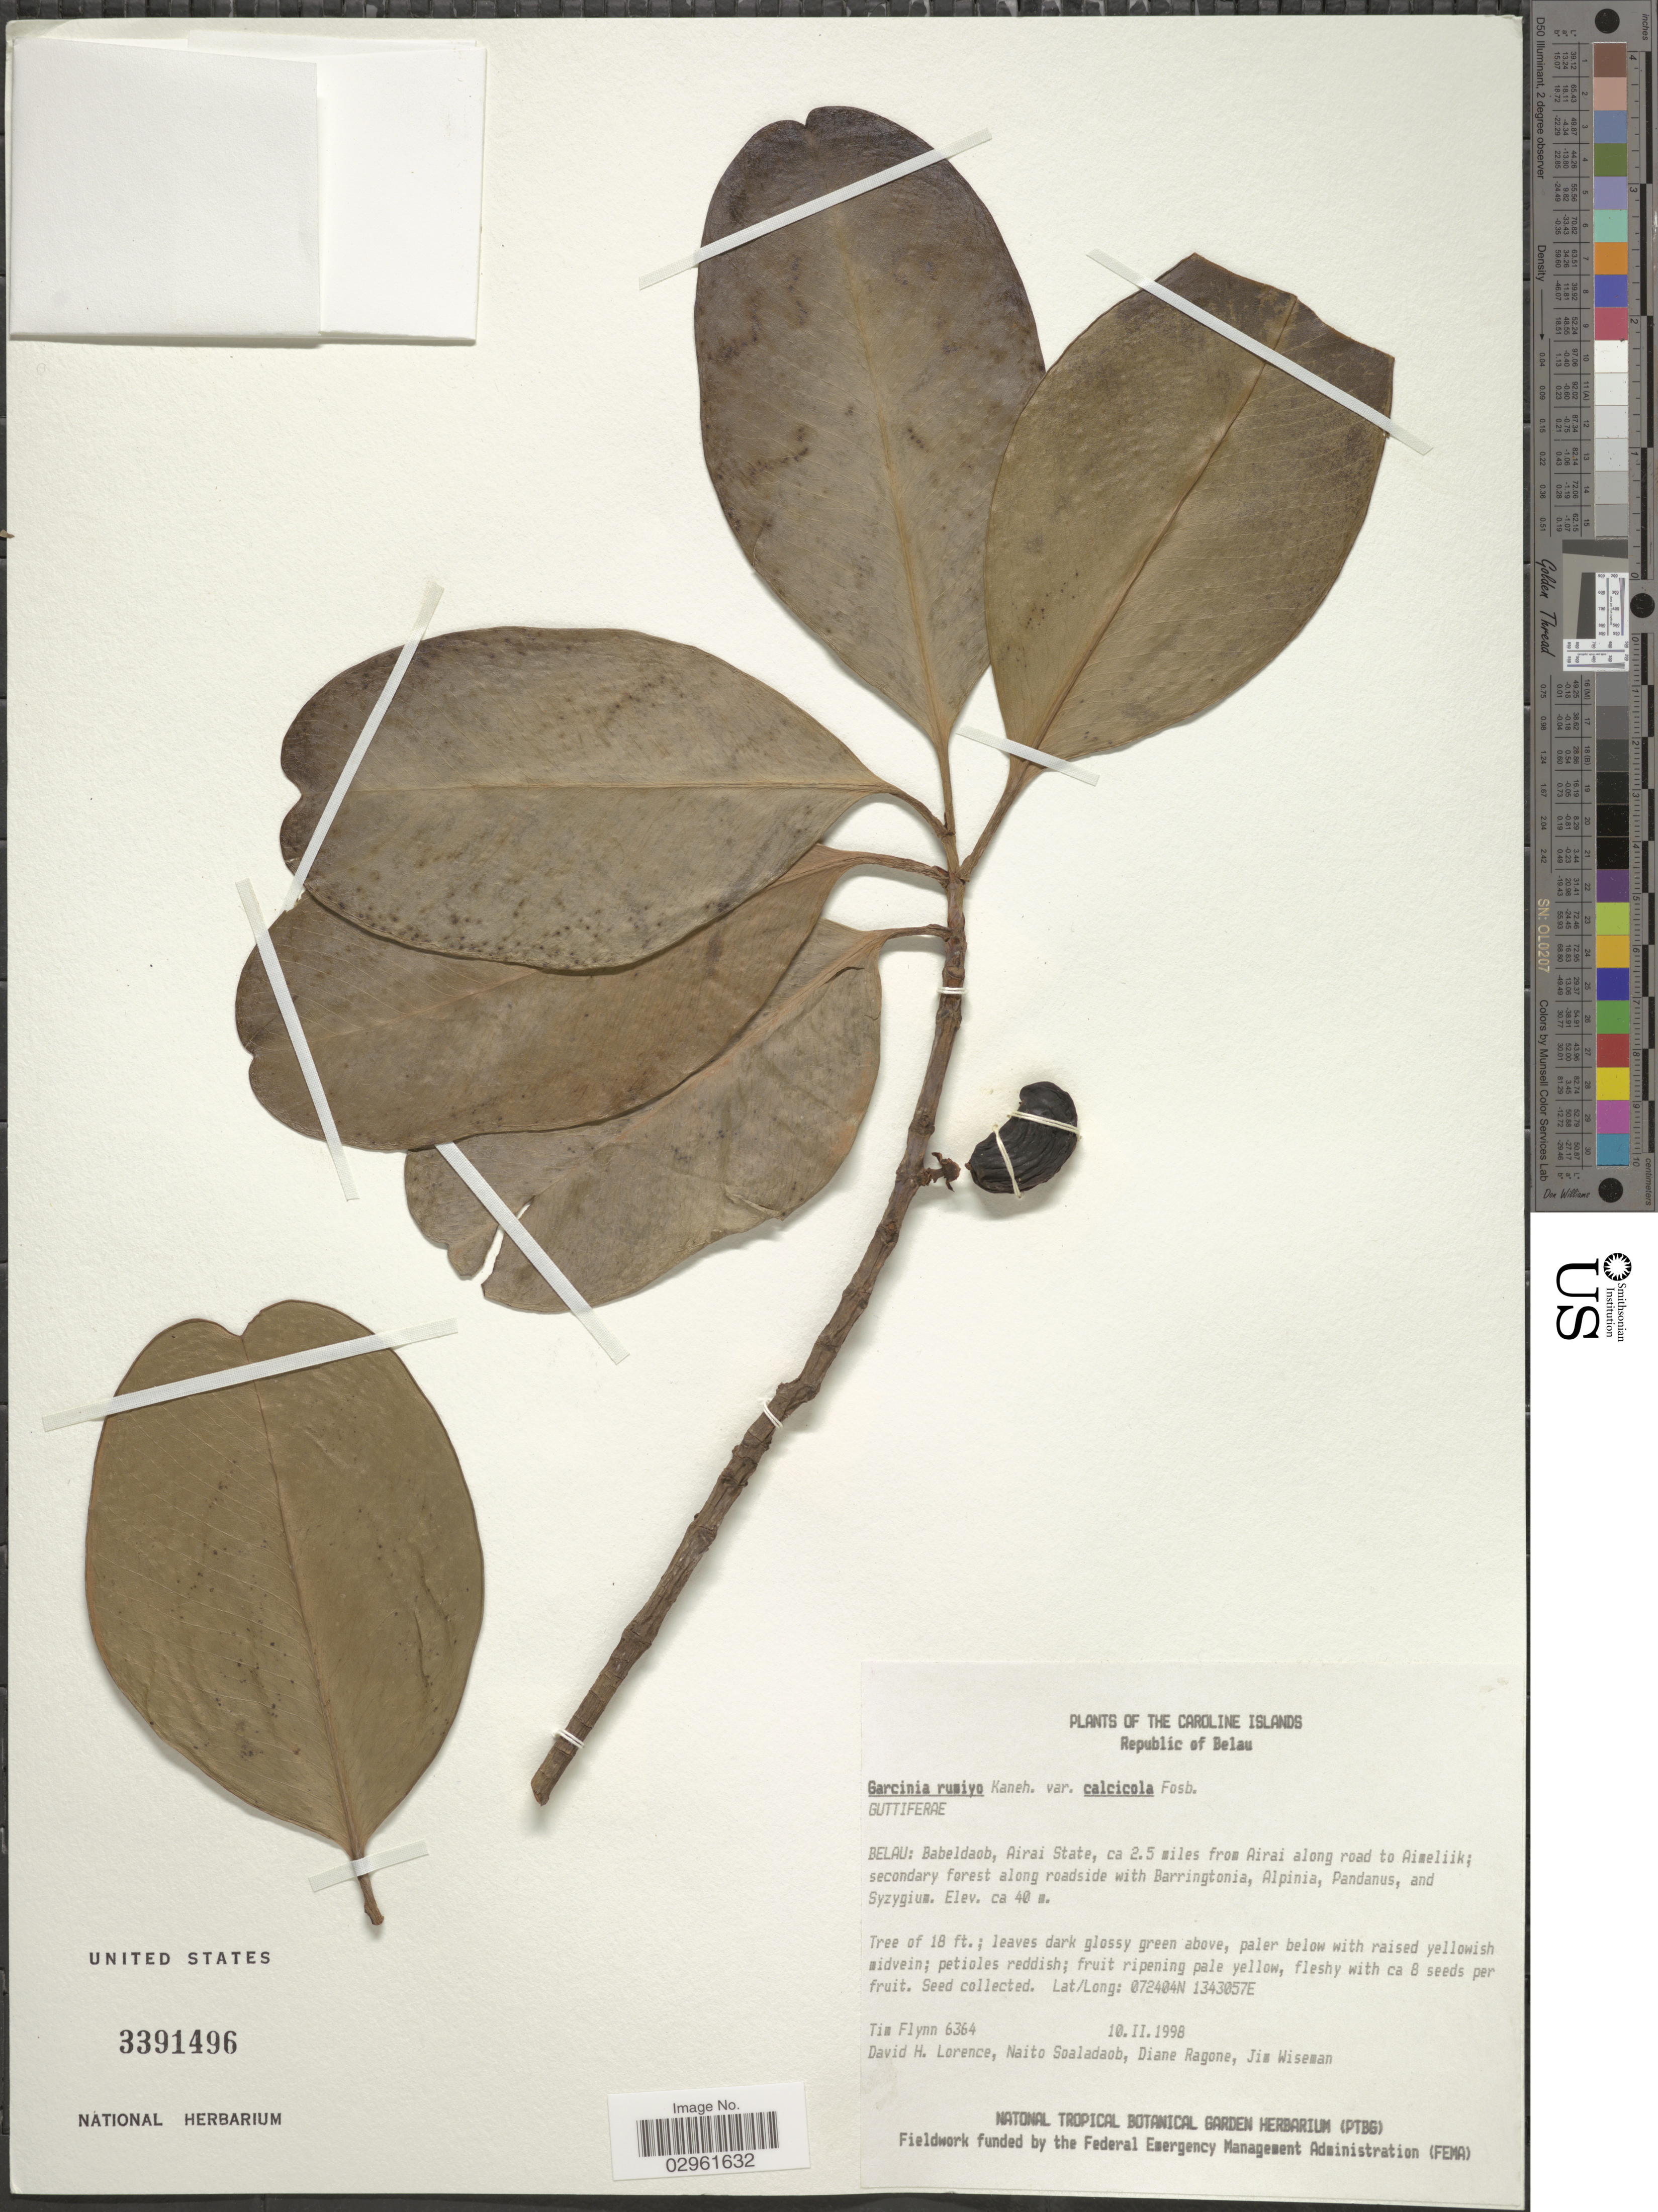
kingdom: Plantae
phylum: Tracheophyta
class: Magnoliopsida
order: Malpighiales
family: Clusiaceae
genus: Garcinia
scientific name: Garcinia rumiyo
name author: Kaneh.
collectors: T. Flynn, D. Lorence, N. Soaladaob, D. Ragone & J. Wiseman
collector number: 6364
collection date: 1998-02-10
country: Palau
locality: Caroline Islands. Babeldaob, Airai State, ca. 2.5 miles from Airai along road to Aimeliik.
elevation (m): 40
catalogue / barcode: US 3391496